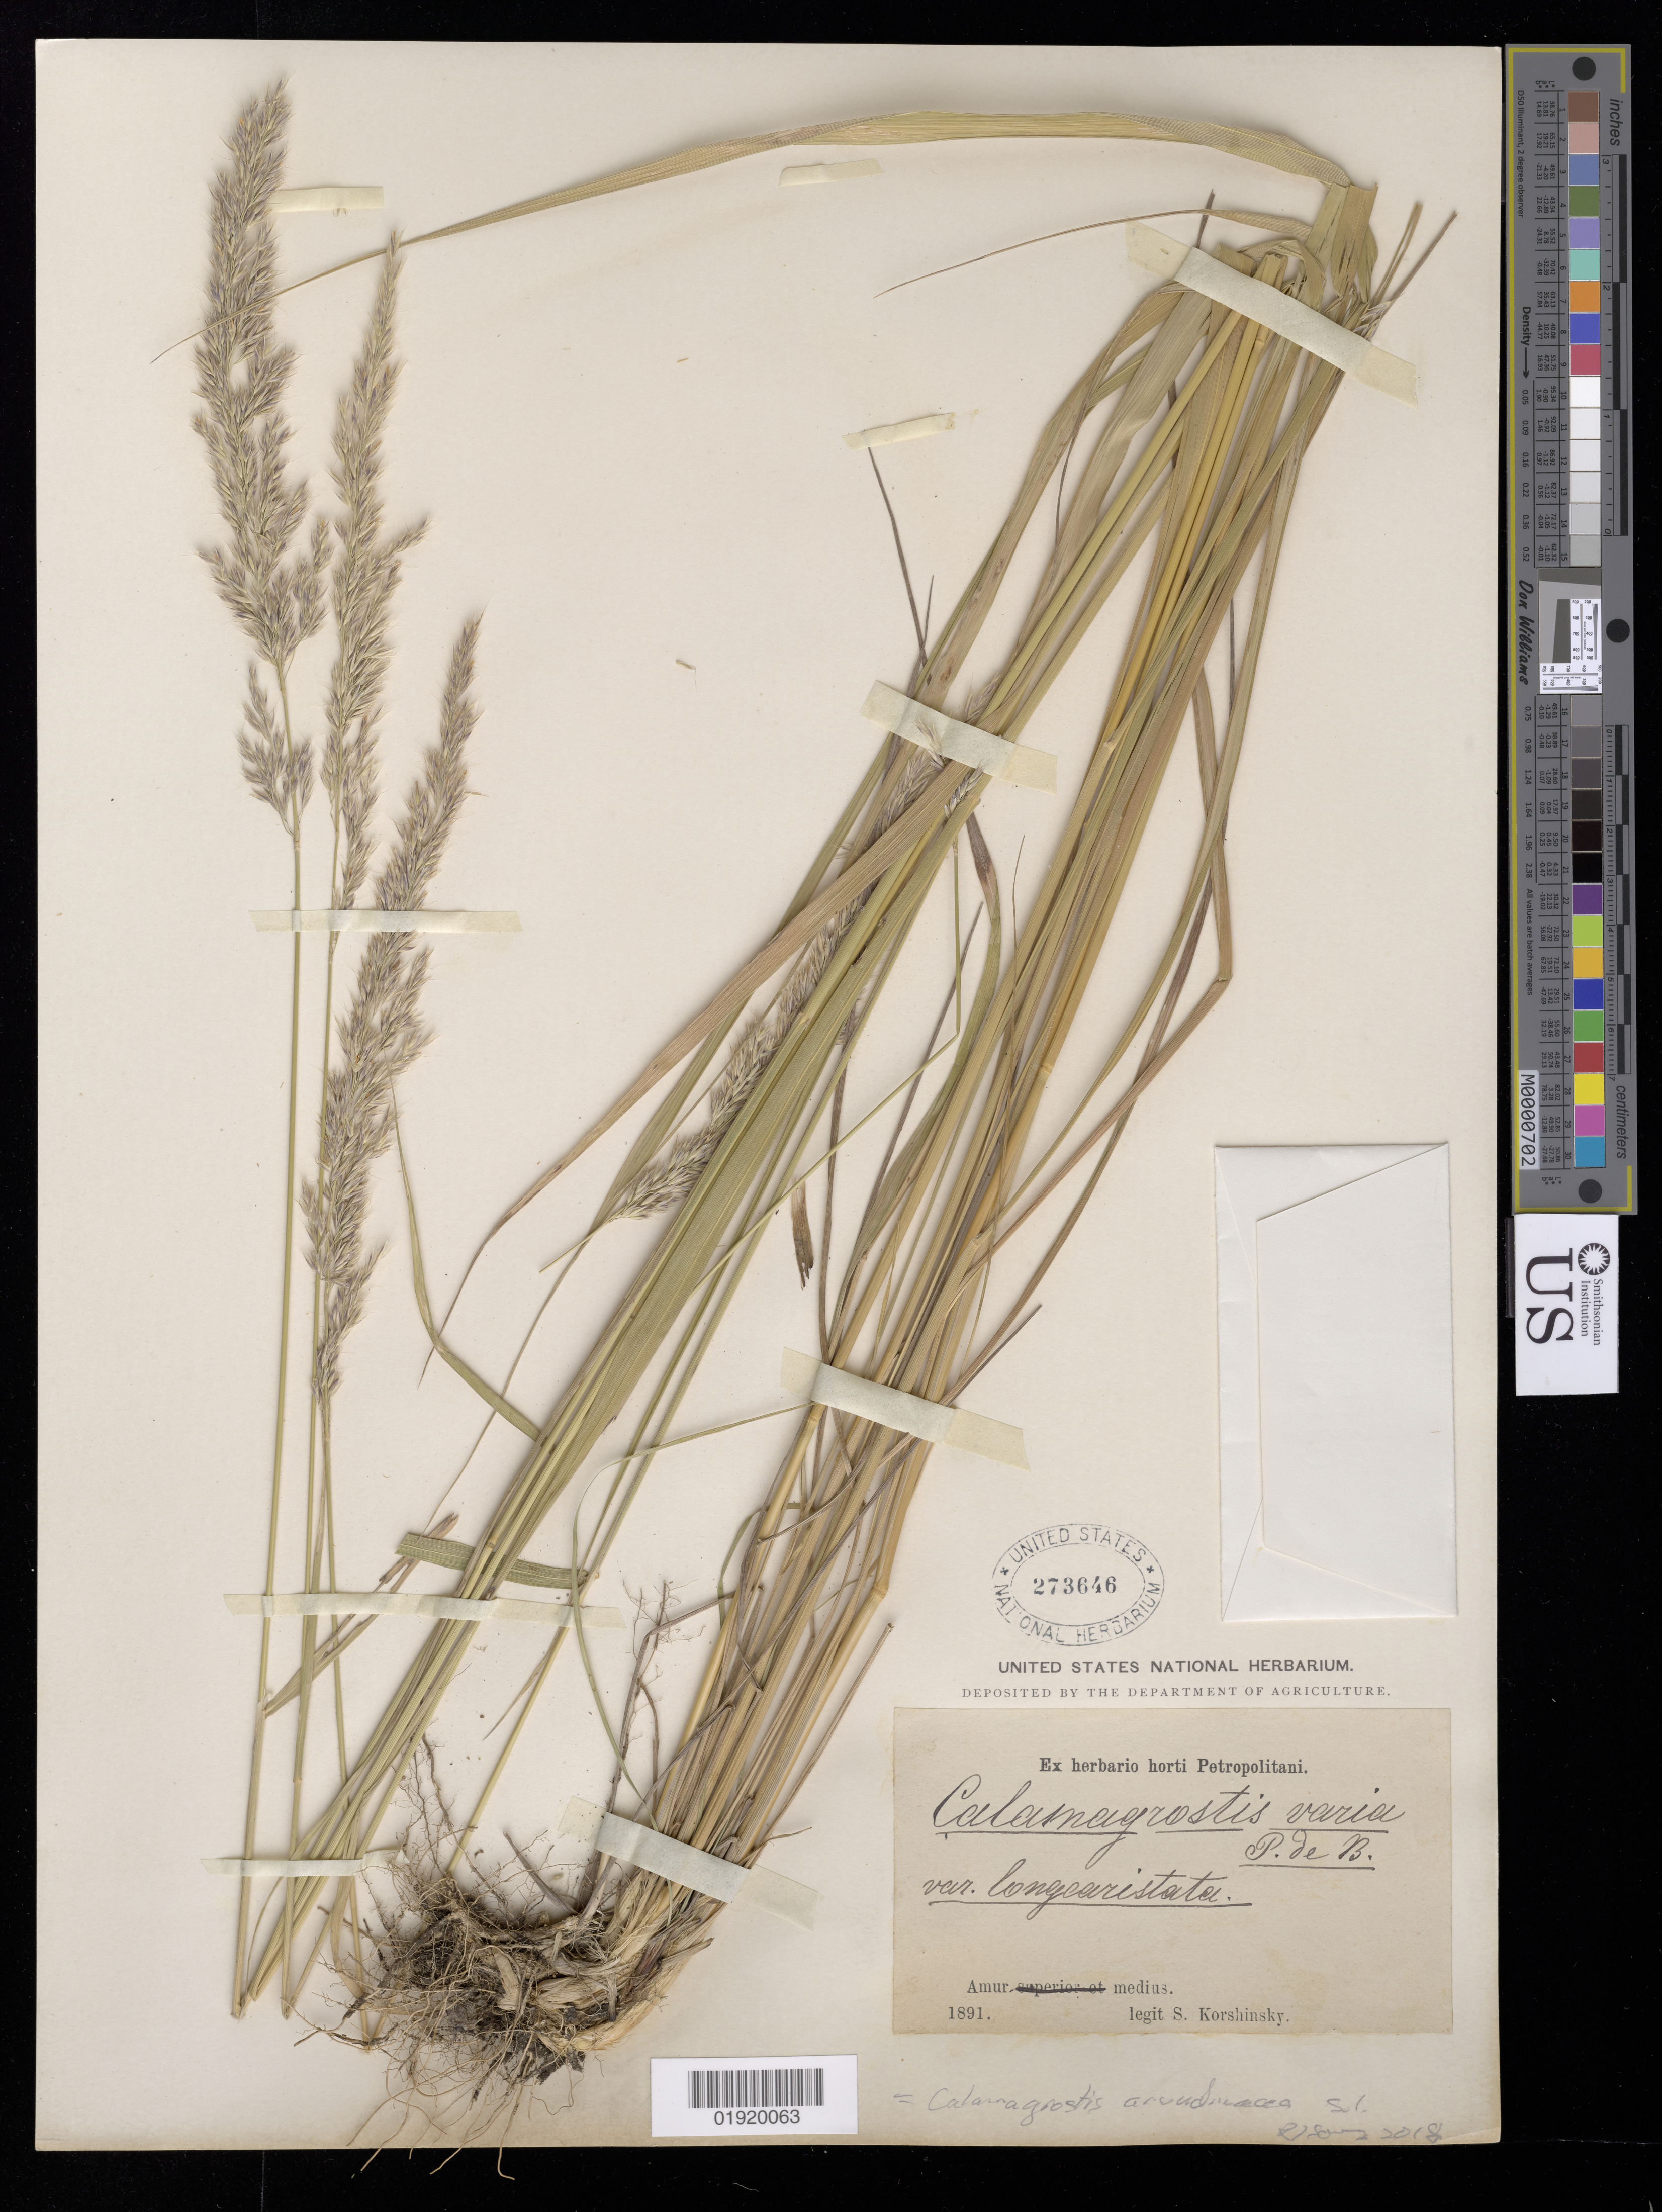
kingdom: Plantae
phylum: Tracheophyta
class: Liliopsida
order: Poales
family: Poaceae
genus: Calamagrostis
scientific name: Calamagrostis varia var. longearistata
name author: Korsh.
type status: Possible Type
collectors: S. I. Korshinsky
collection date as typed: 1891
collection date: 1891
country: Russian Federation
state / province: Amur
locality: Amur medius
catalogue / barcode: US 273646